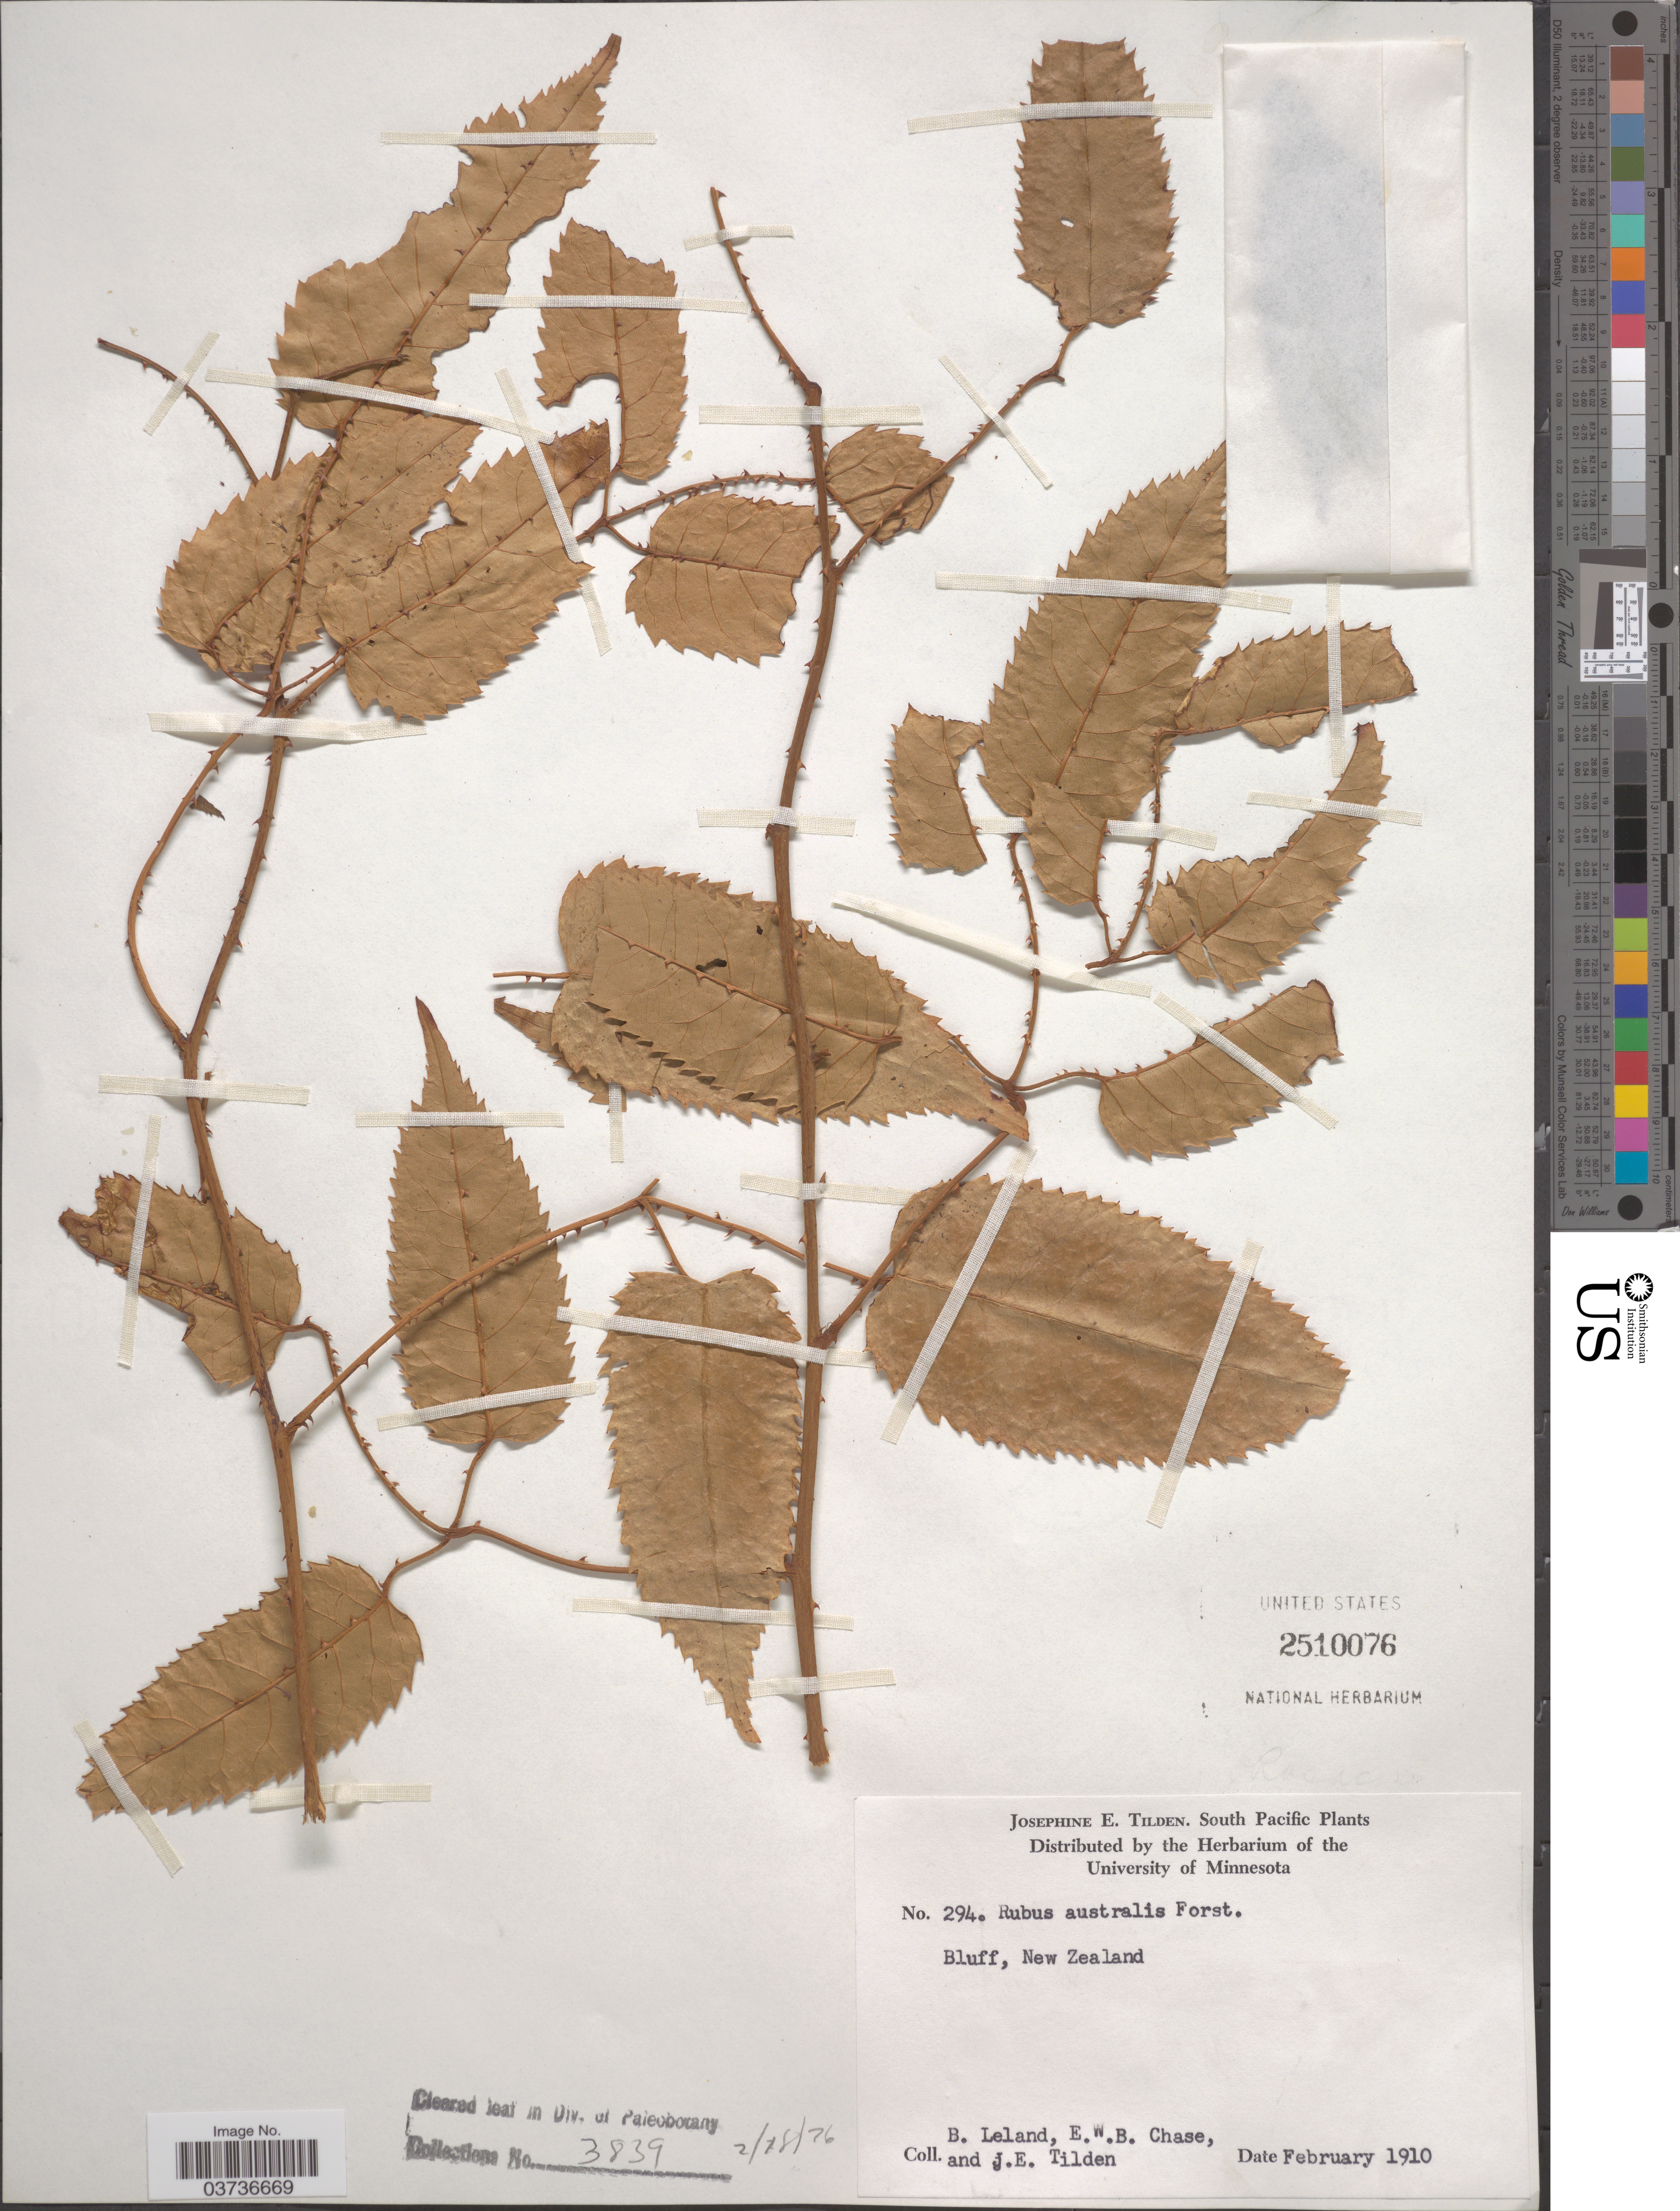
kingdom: Plantae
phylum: Tracheophyta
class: Magnoliopsida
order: Rosales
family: Rosaceae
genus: Rubus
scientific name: Rubus australis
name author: G. Forst.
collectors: B. Leland, E. W. Chase & J. E. Tilden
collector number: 294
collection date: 1910-02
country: New Zealand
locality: South Pacific. Bluff.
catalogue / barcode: US 2510076